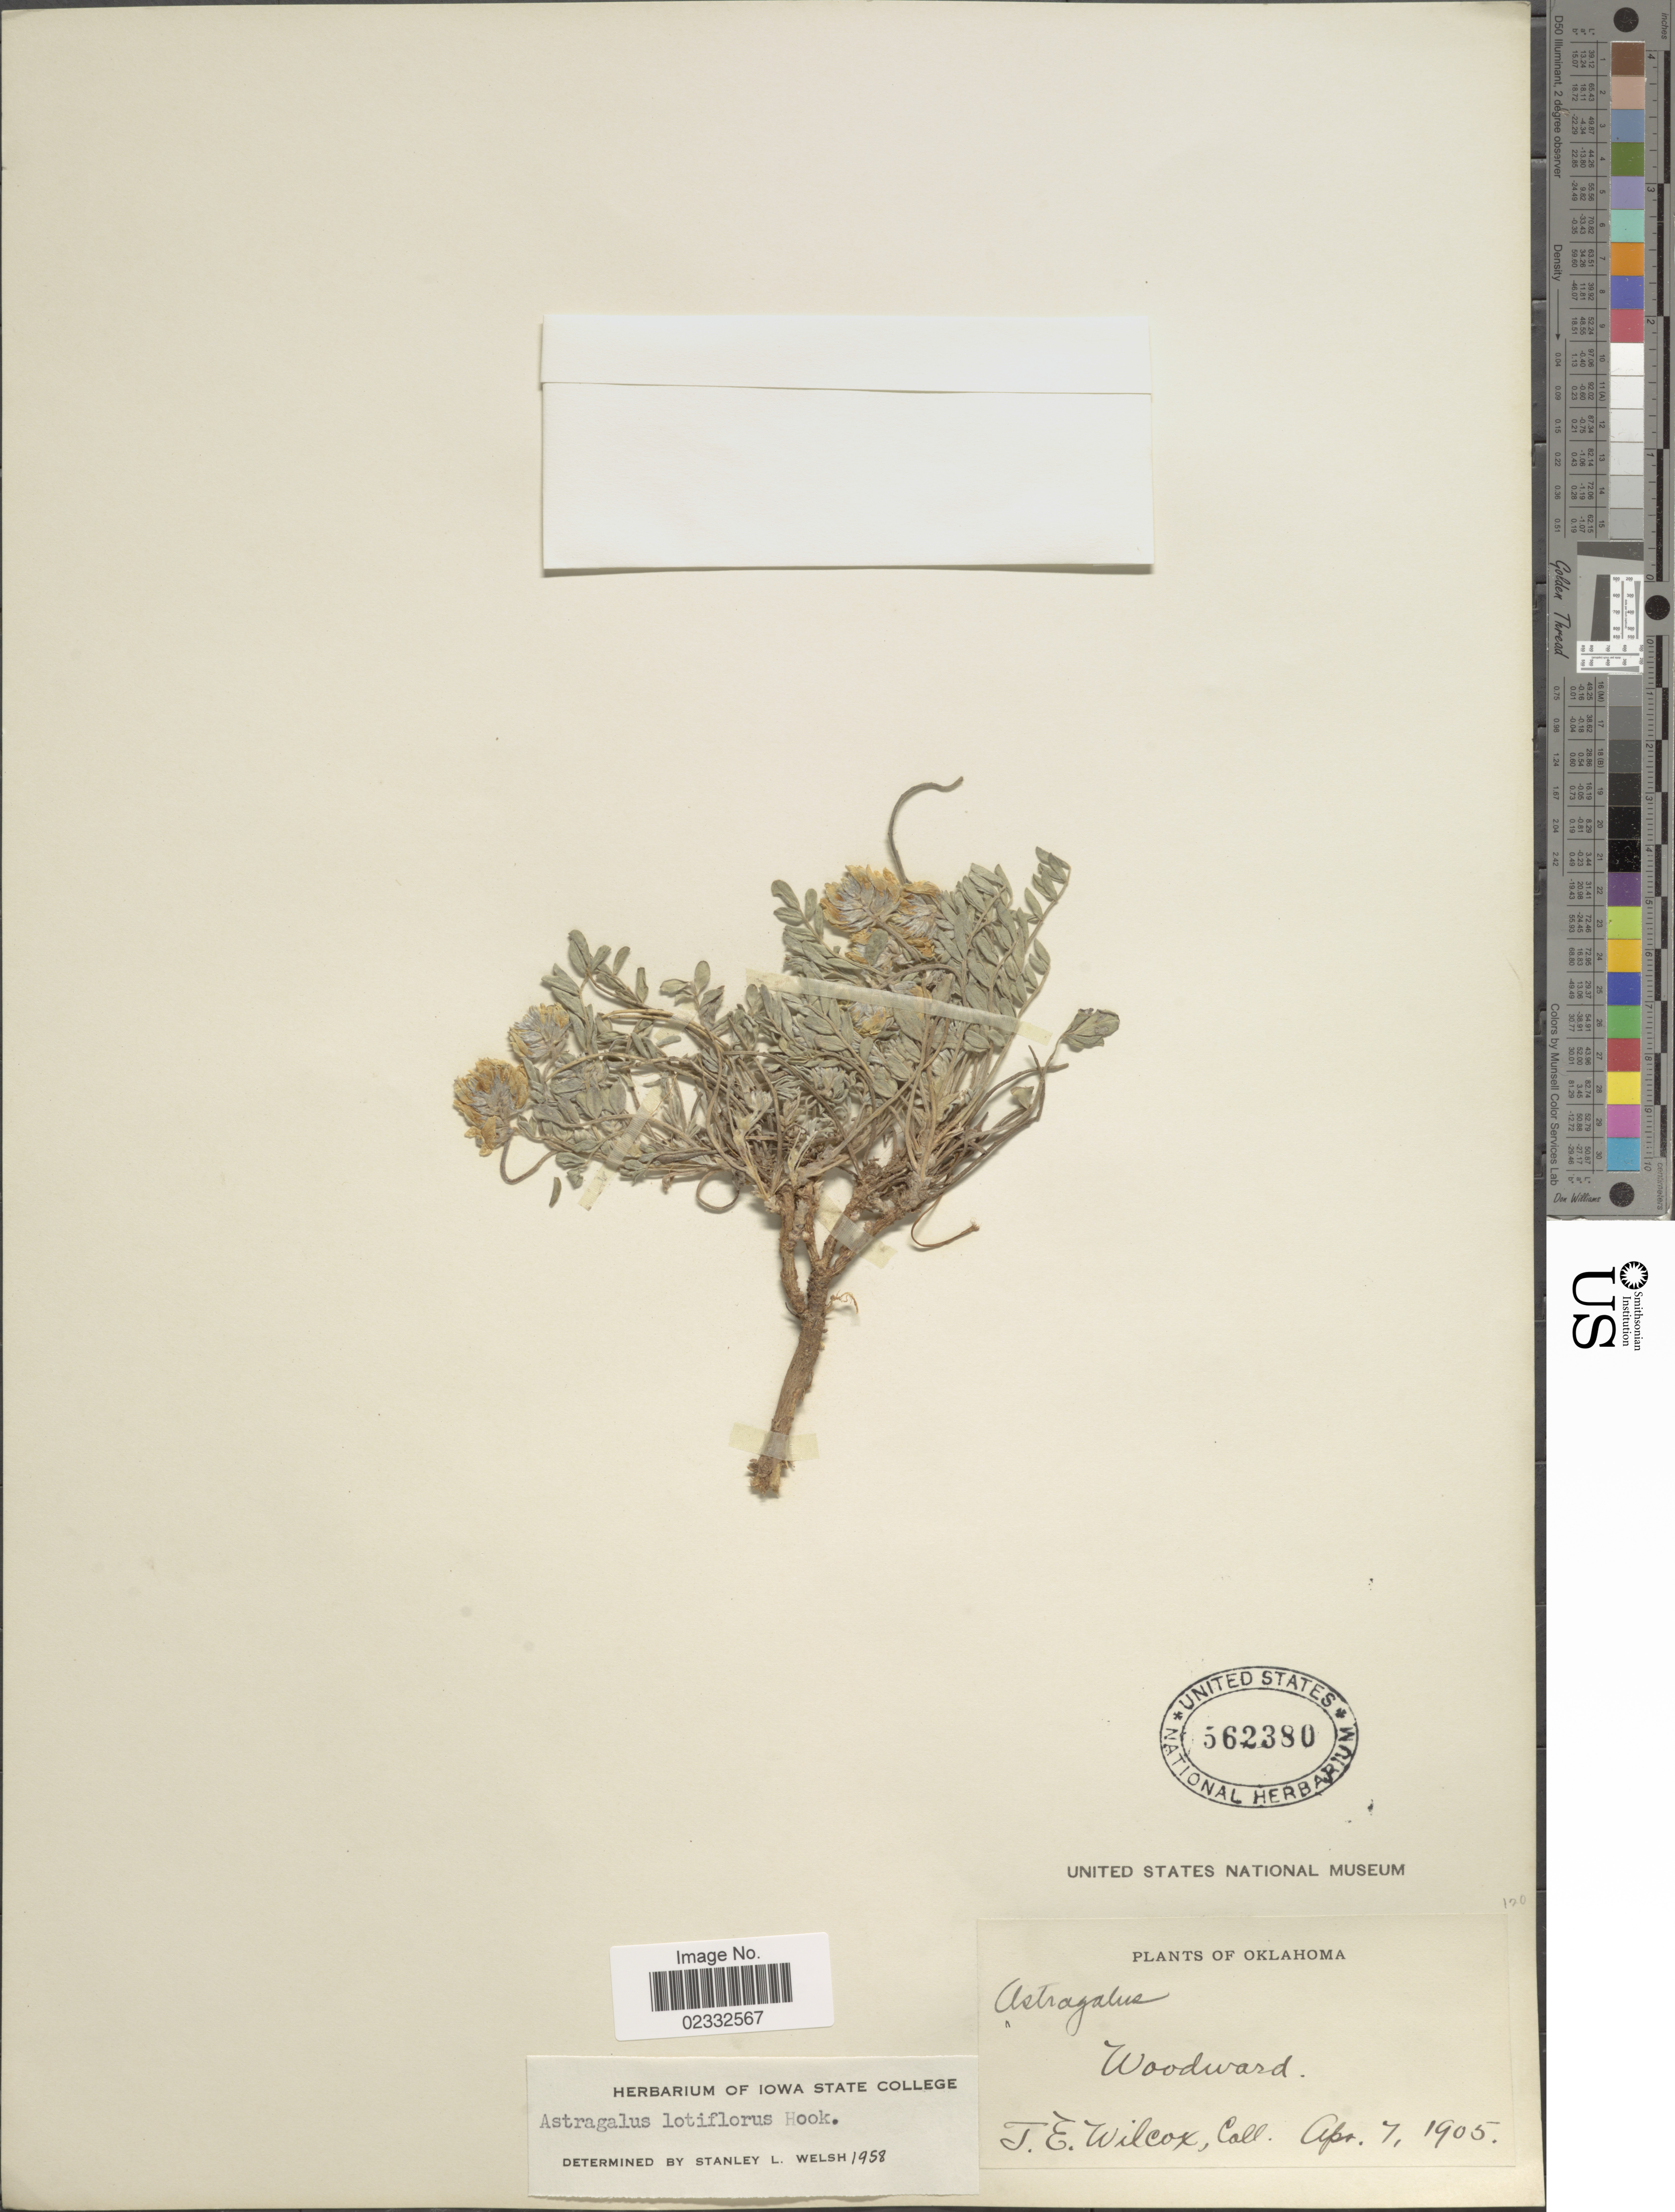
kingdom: Plantae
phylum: Tracheophyta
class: Magnoliopsida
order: Fabales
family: Fabaceae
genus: Astragalus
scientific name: Astragalus lotiflorus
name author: Hook.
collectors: T. E. Wilcox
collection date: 1905-04-07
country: United States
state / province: Oklahoma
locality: Woodward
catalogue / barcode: US 562380